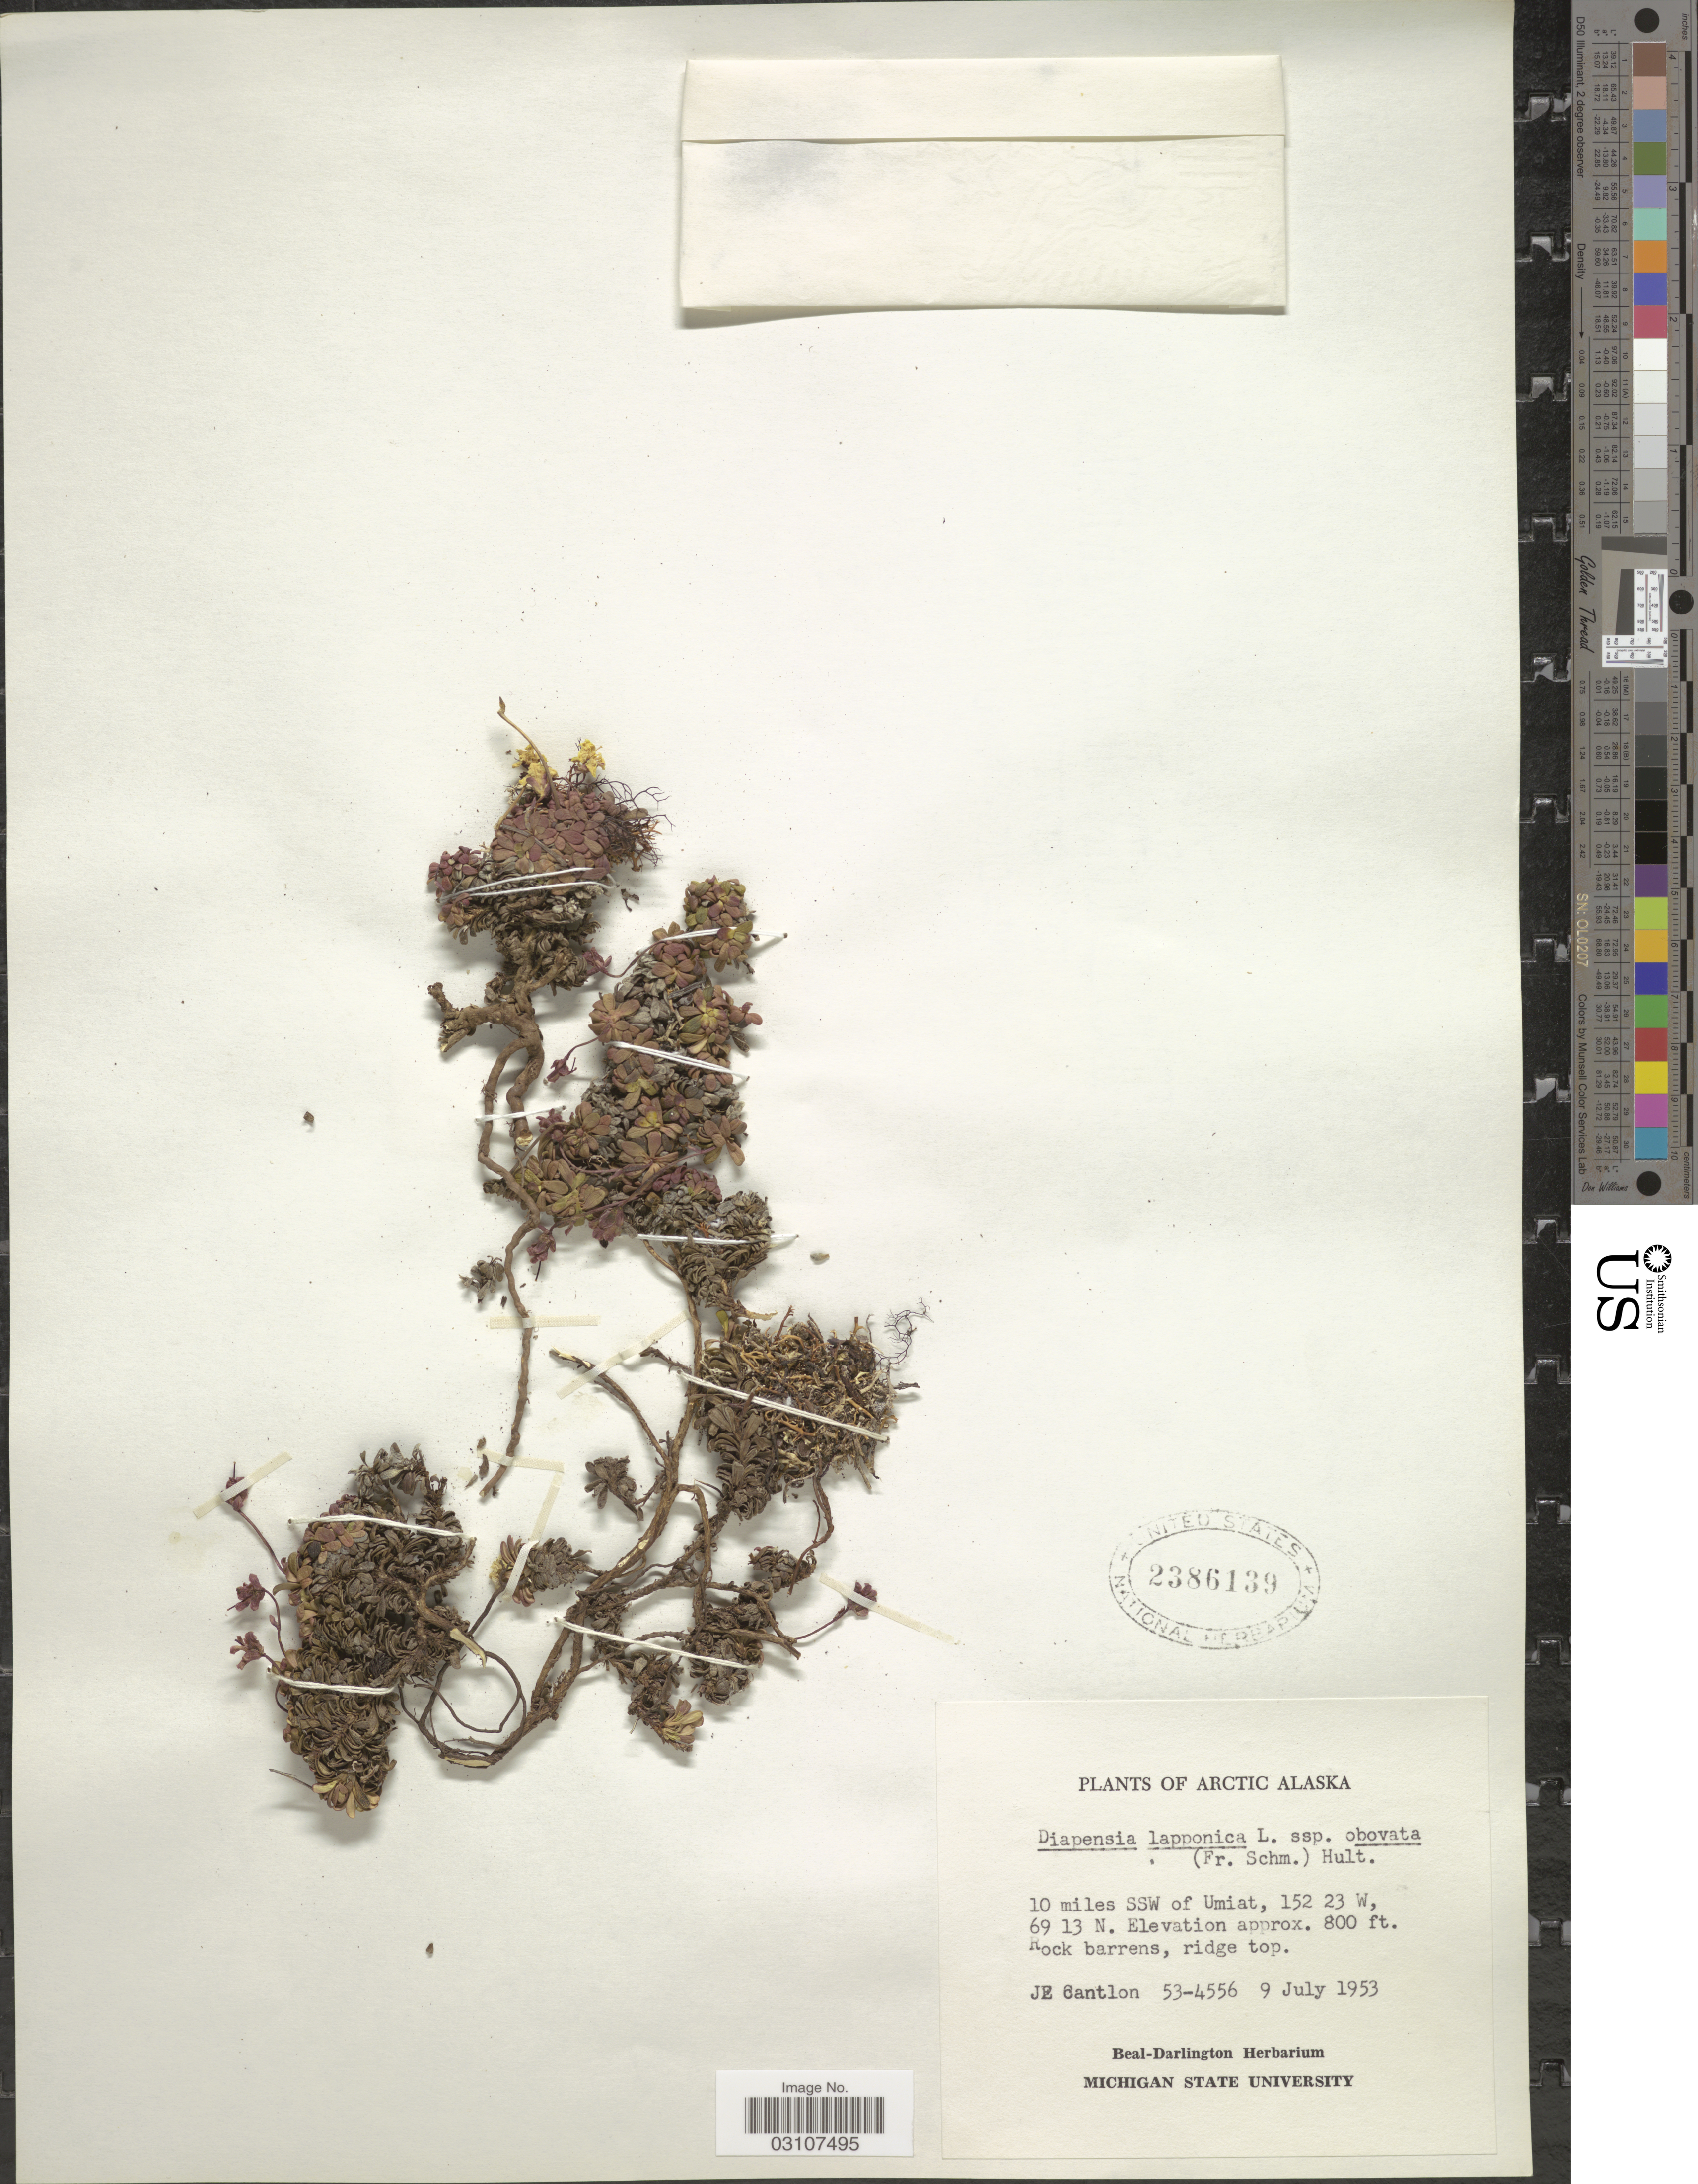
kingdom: Plantae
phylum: Tracheophyta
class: Magnoliopsida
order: Ericales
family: Diapensiaceae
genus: Diapensia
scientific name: Diapensia lapponica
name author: L.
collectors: J. Cantlon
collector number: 53-4556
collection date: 1953-07-09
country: United States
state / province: Alaska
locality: Arctic Alaska. 10 miles SSW of Umiat.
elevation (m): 244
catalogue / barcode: US 2386139